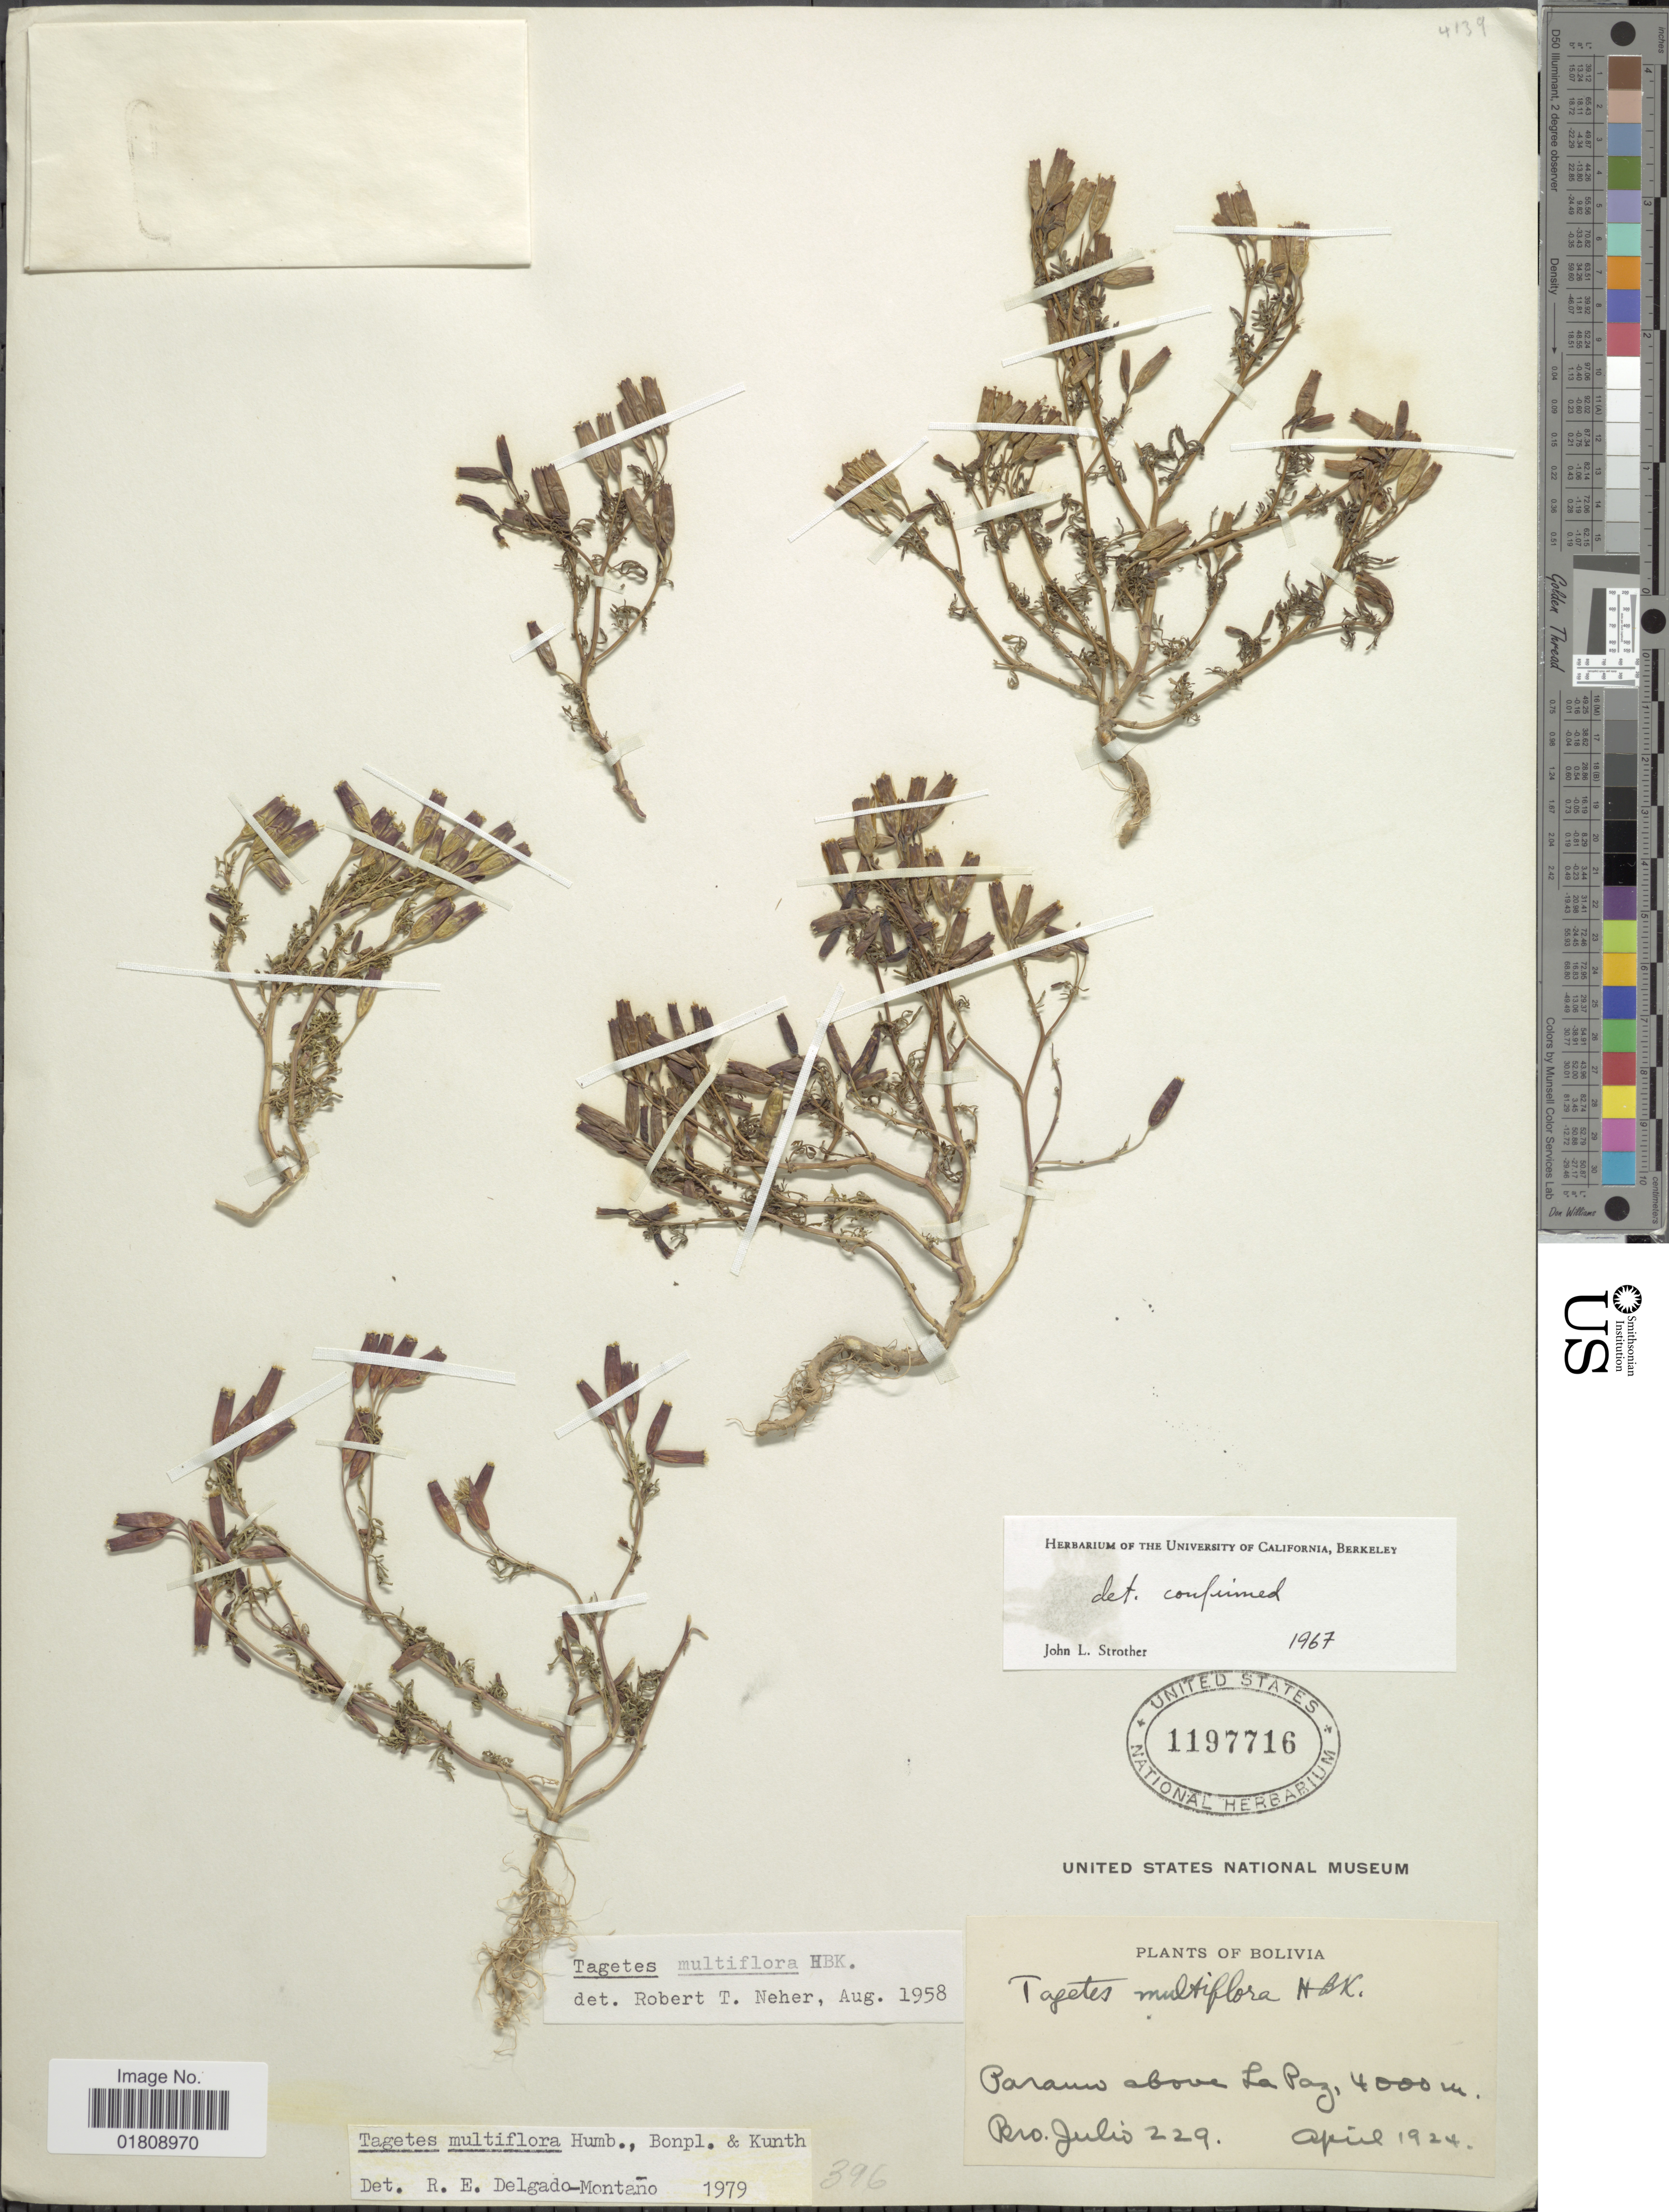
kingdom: Plantae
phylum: Tracheophyta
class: Magnoliopsida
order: Asterales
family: Asteraceae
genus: Tagetes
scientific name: Tagetes multiflora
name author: Kunth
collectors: Bro. Julio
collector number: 229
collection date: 1924-04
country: Bolivia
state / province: La Paz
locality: Paramo above La Paz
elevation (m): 4000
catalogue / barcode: US 1197716